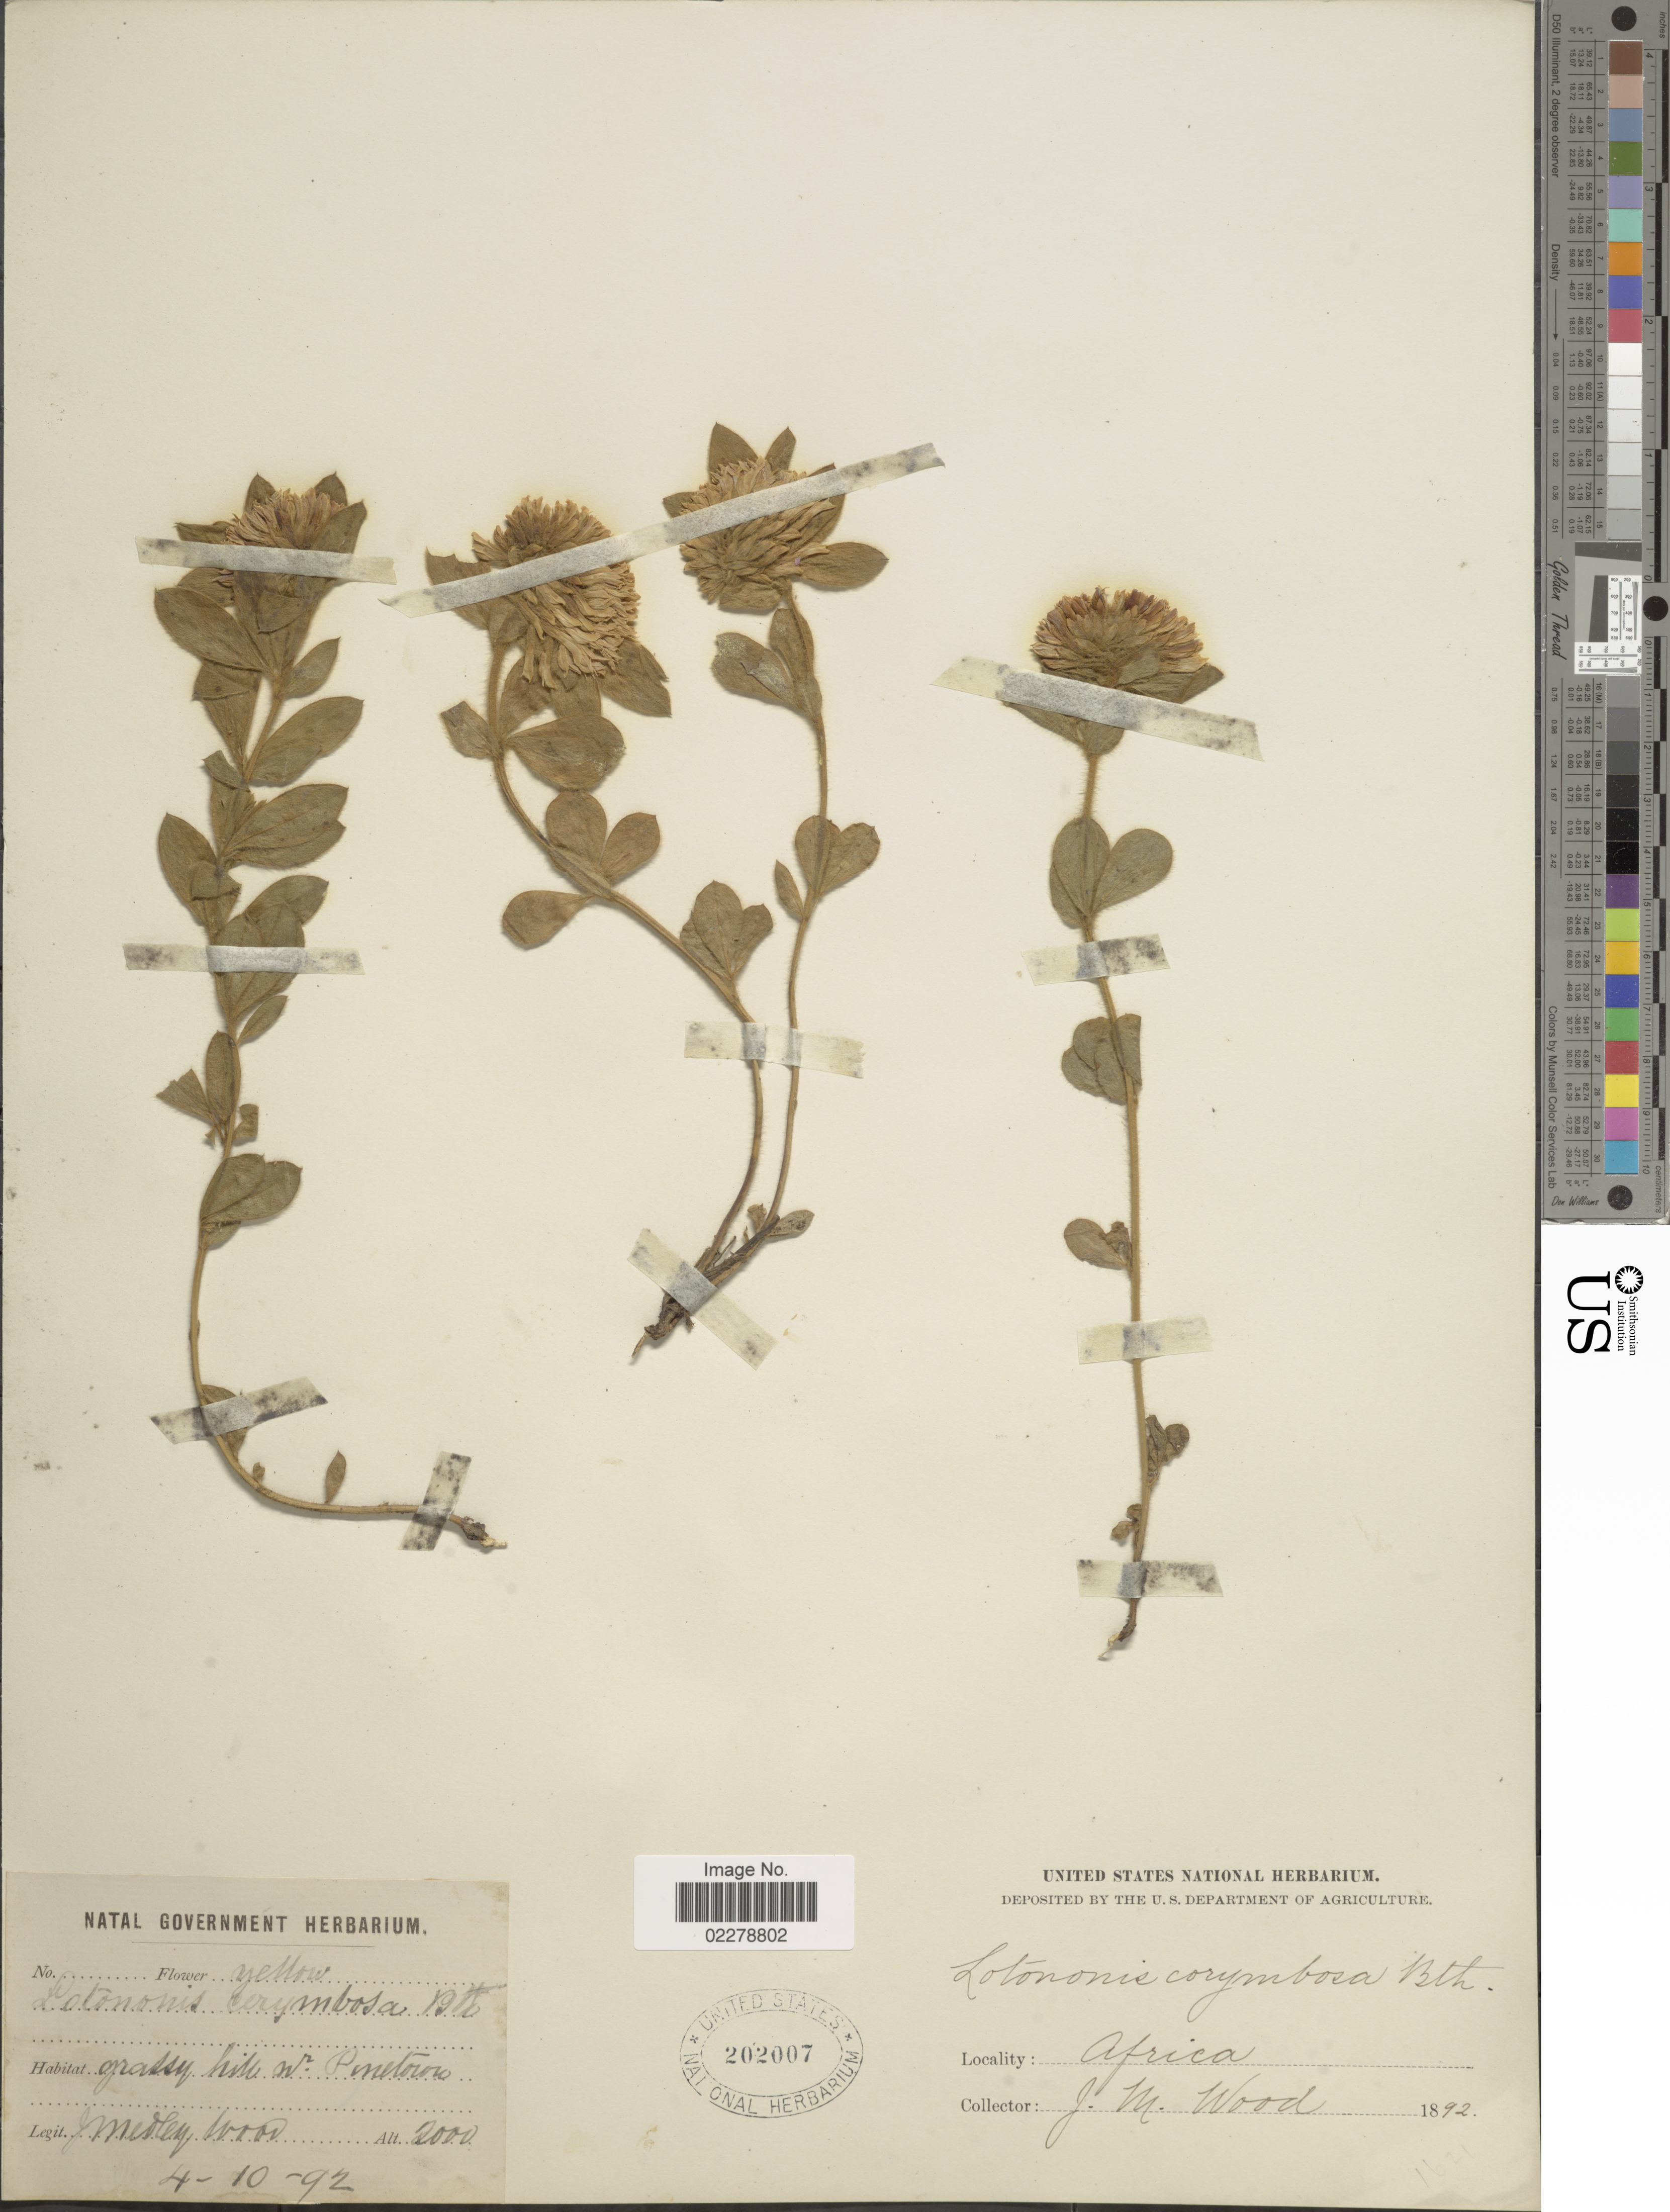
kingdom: Plantae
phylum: Tracheophyta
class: Magnoliopsida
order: Fabales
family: Fabaceae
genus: Lotononis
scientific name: Lotononis corymbosa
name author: Benth.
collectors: J. M. Wood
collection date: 1892-10-04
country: South Africa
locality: Africa. Grassy hill W. Pinetora.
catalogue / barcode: US 202007